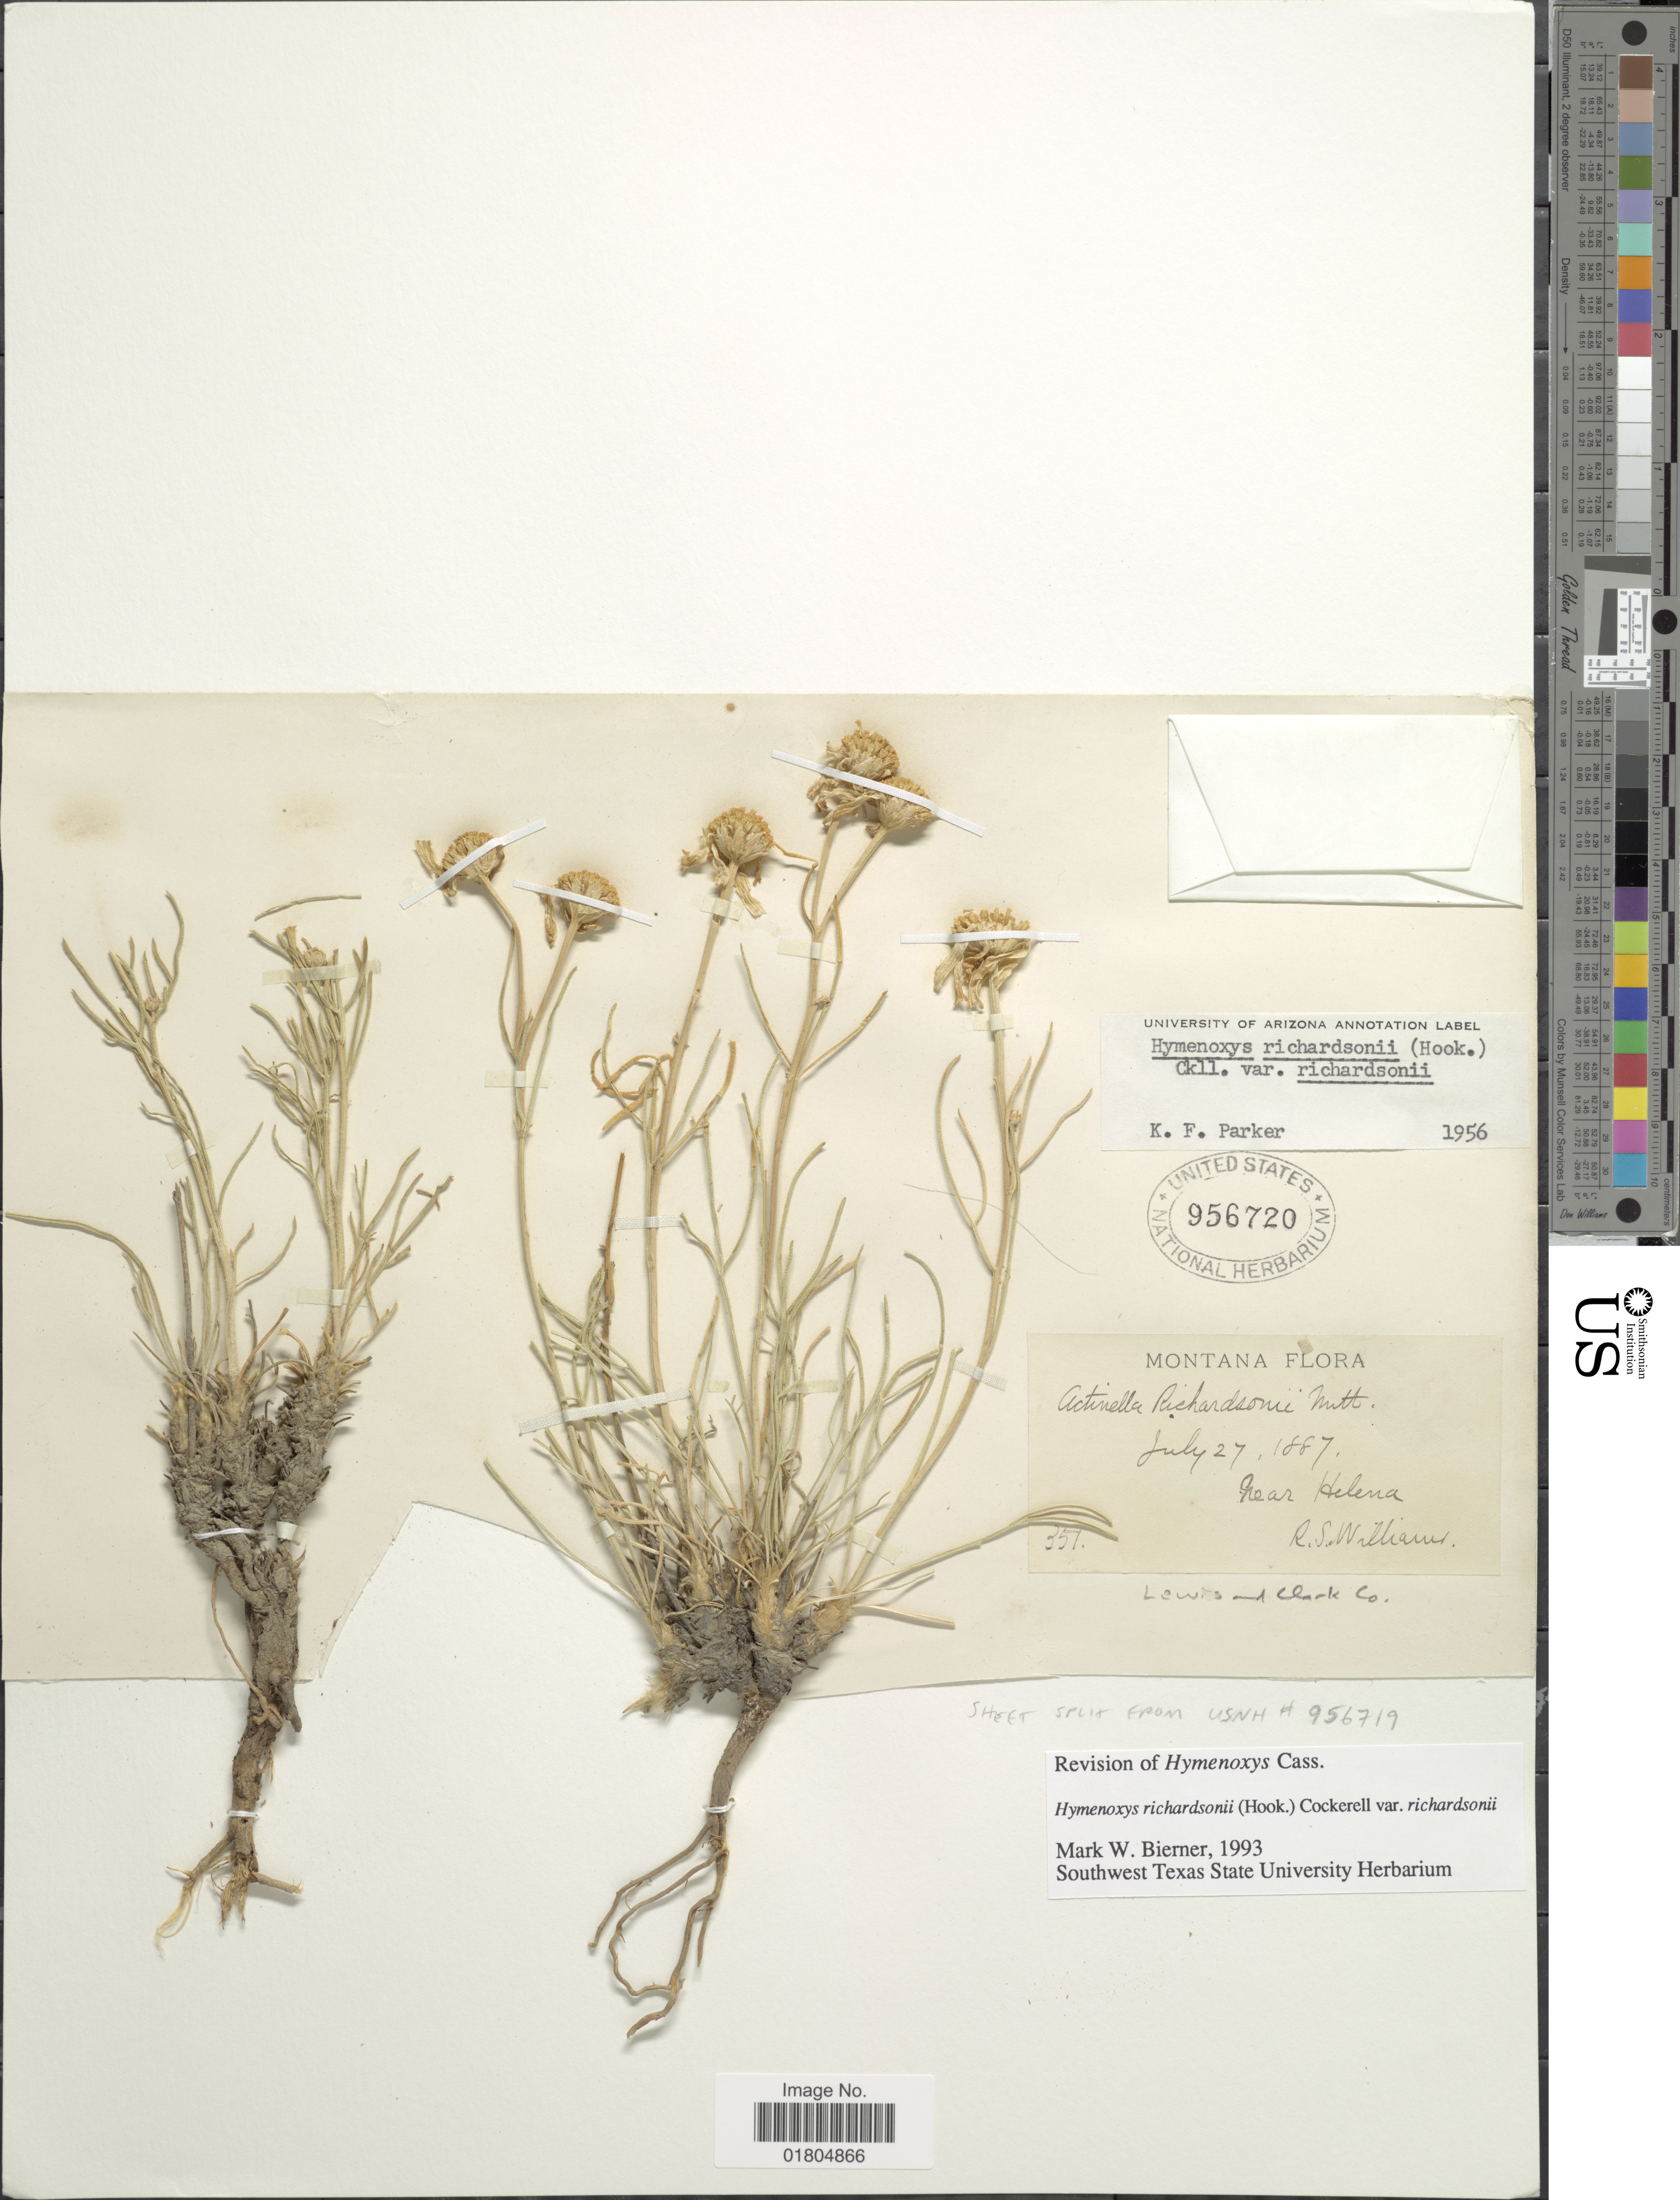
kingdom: Plantae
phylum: Tracheophyta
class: Magnoliopsida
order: Asterales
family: Asteraceae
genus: Hymenoxys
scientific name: Hymenoxys richardsonii var. richardsonii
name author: (Hook.) Cockerell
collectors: R. S. Williams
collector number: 351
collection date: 1887-07-27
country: United States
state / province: Montana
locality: Near Helena. Lewis and Clark Co.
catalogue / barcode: US 956720